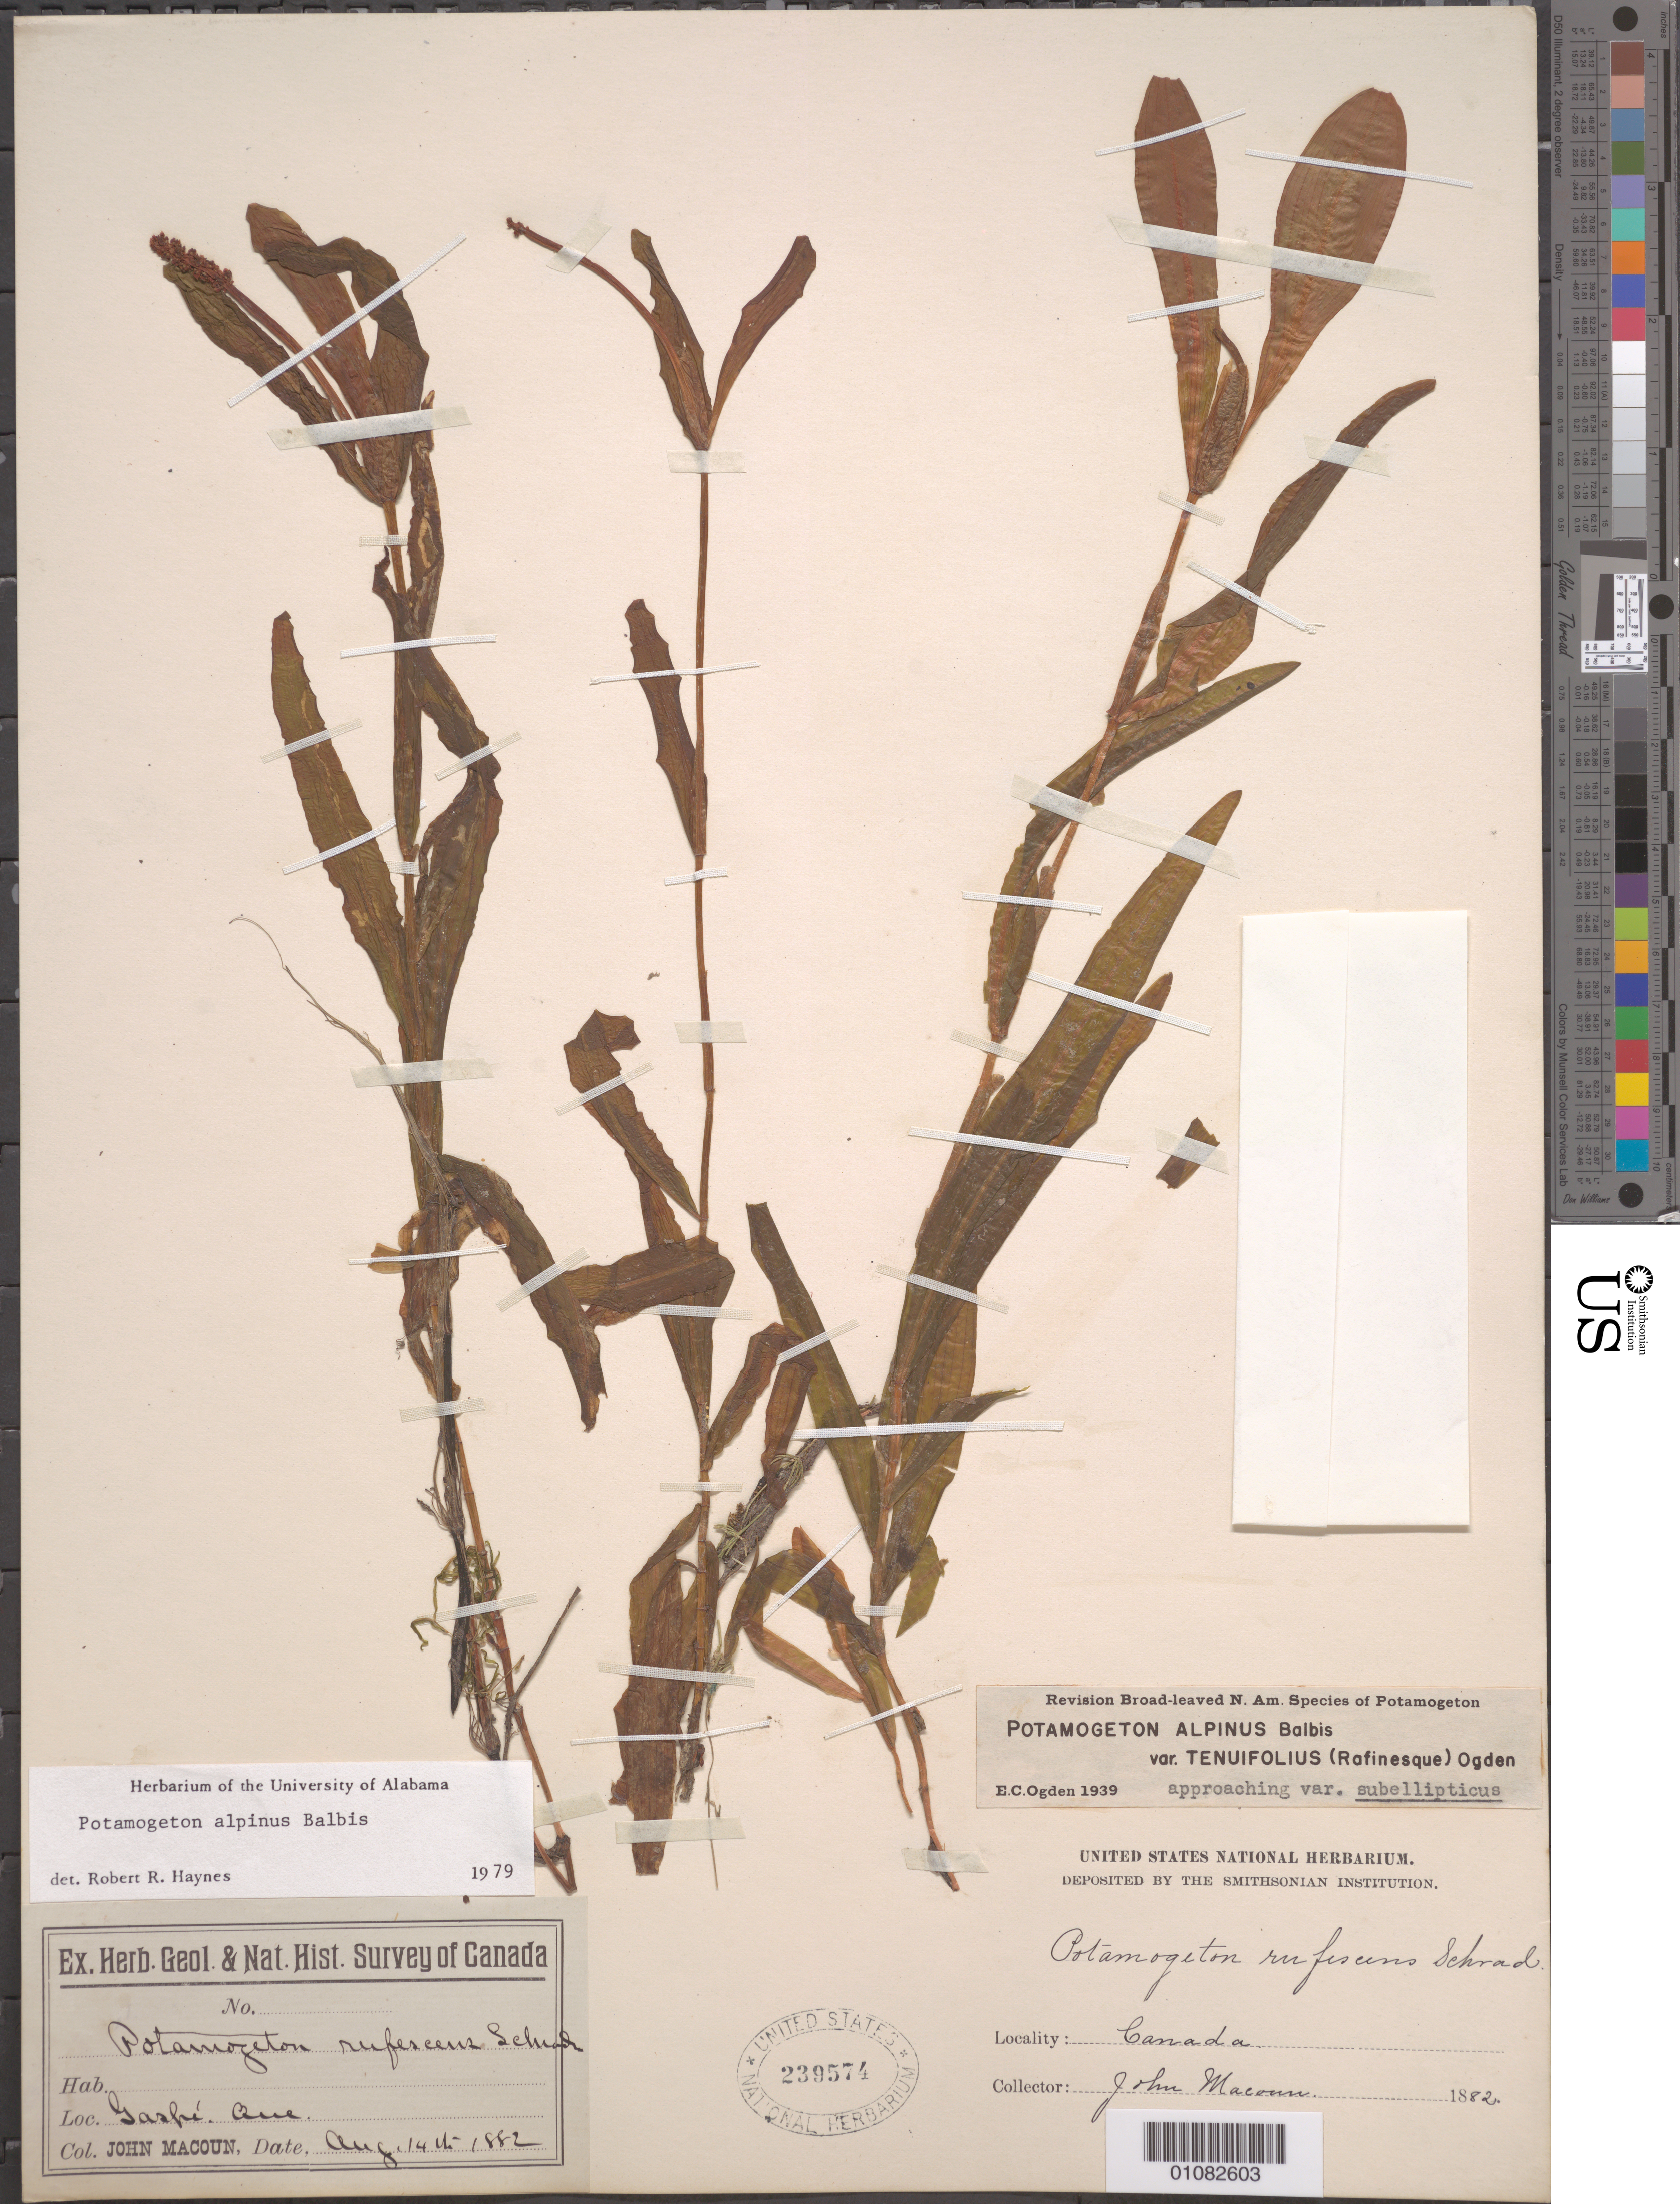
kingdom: Plantae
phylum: Tracheophyta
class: Liliopsida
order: Alismatales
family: Potamogetonaceae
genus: Potamogeton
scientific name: Potamogeton alpinus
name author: Balb.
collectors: J. Macoun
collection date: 1882-08-14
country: Canada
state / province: Quebec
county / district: Gaspe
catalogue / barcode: US 239574